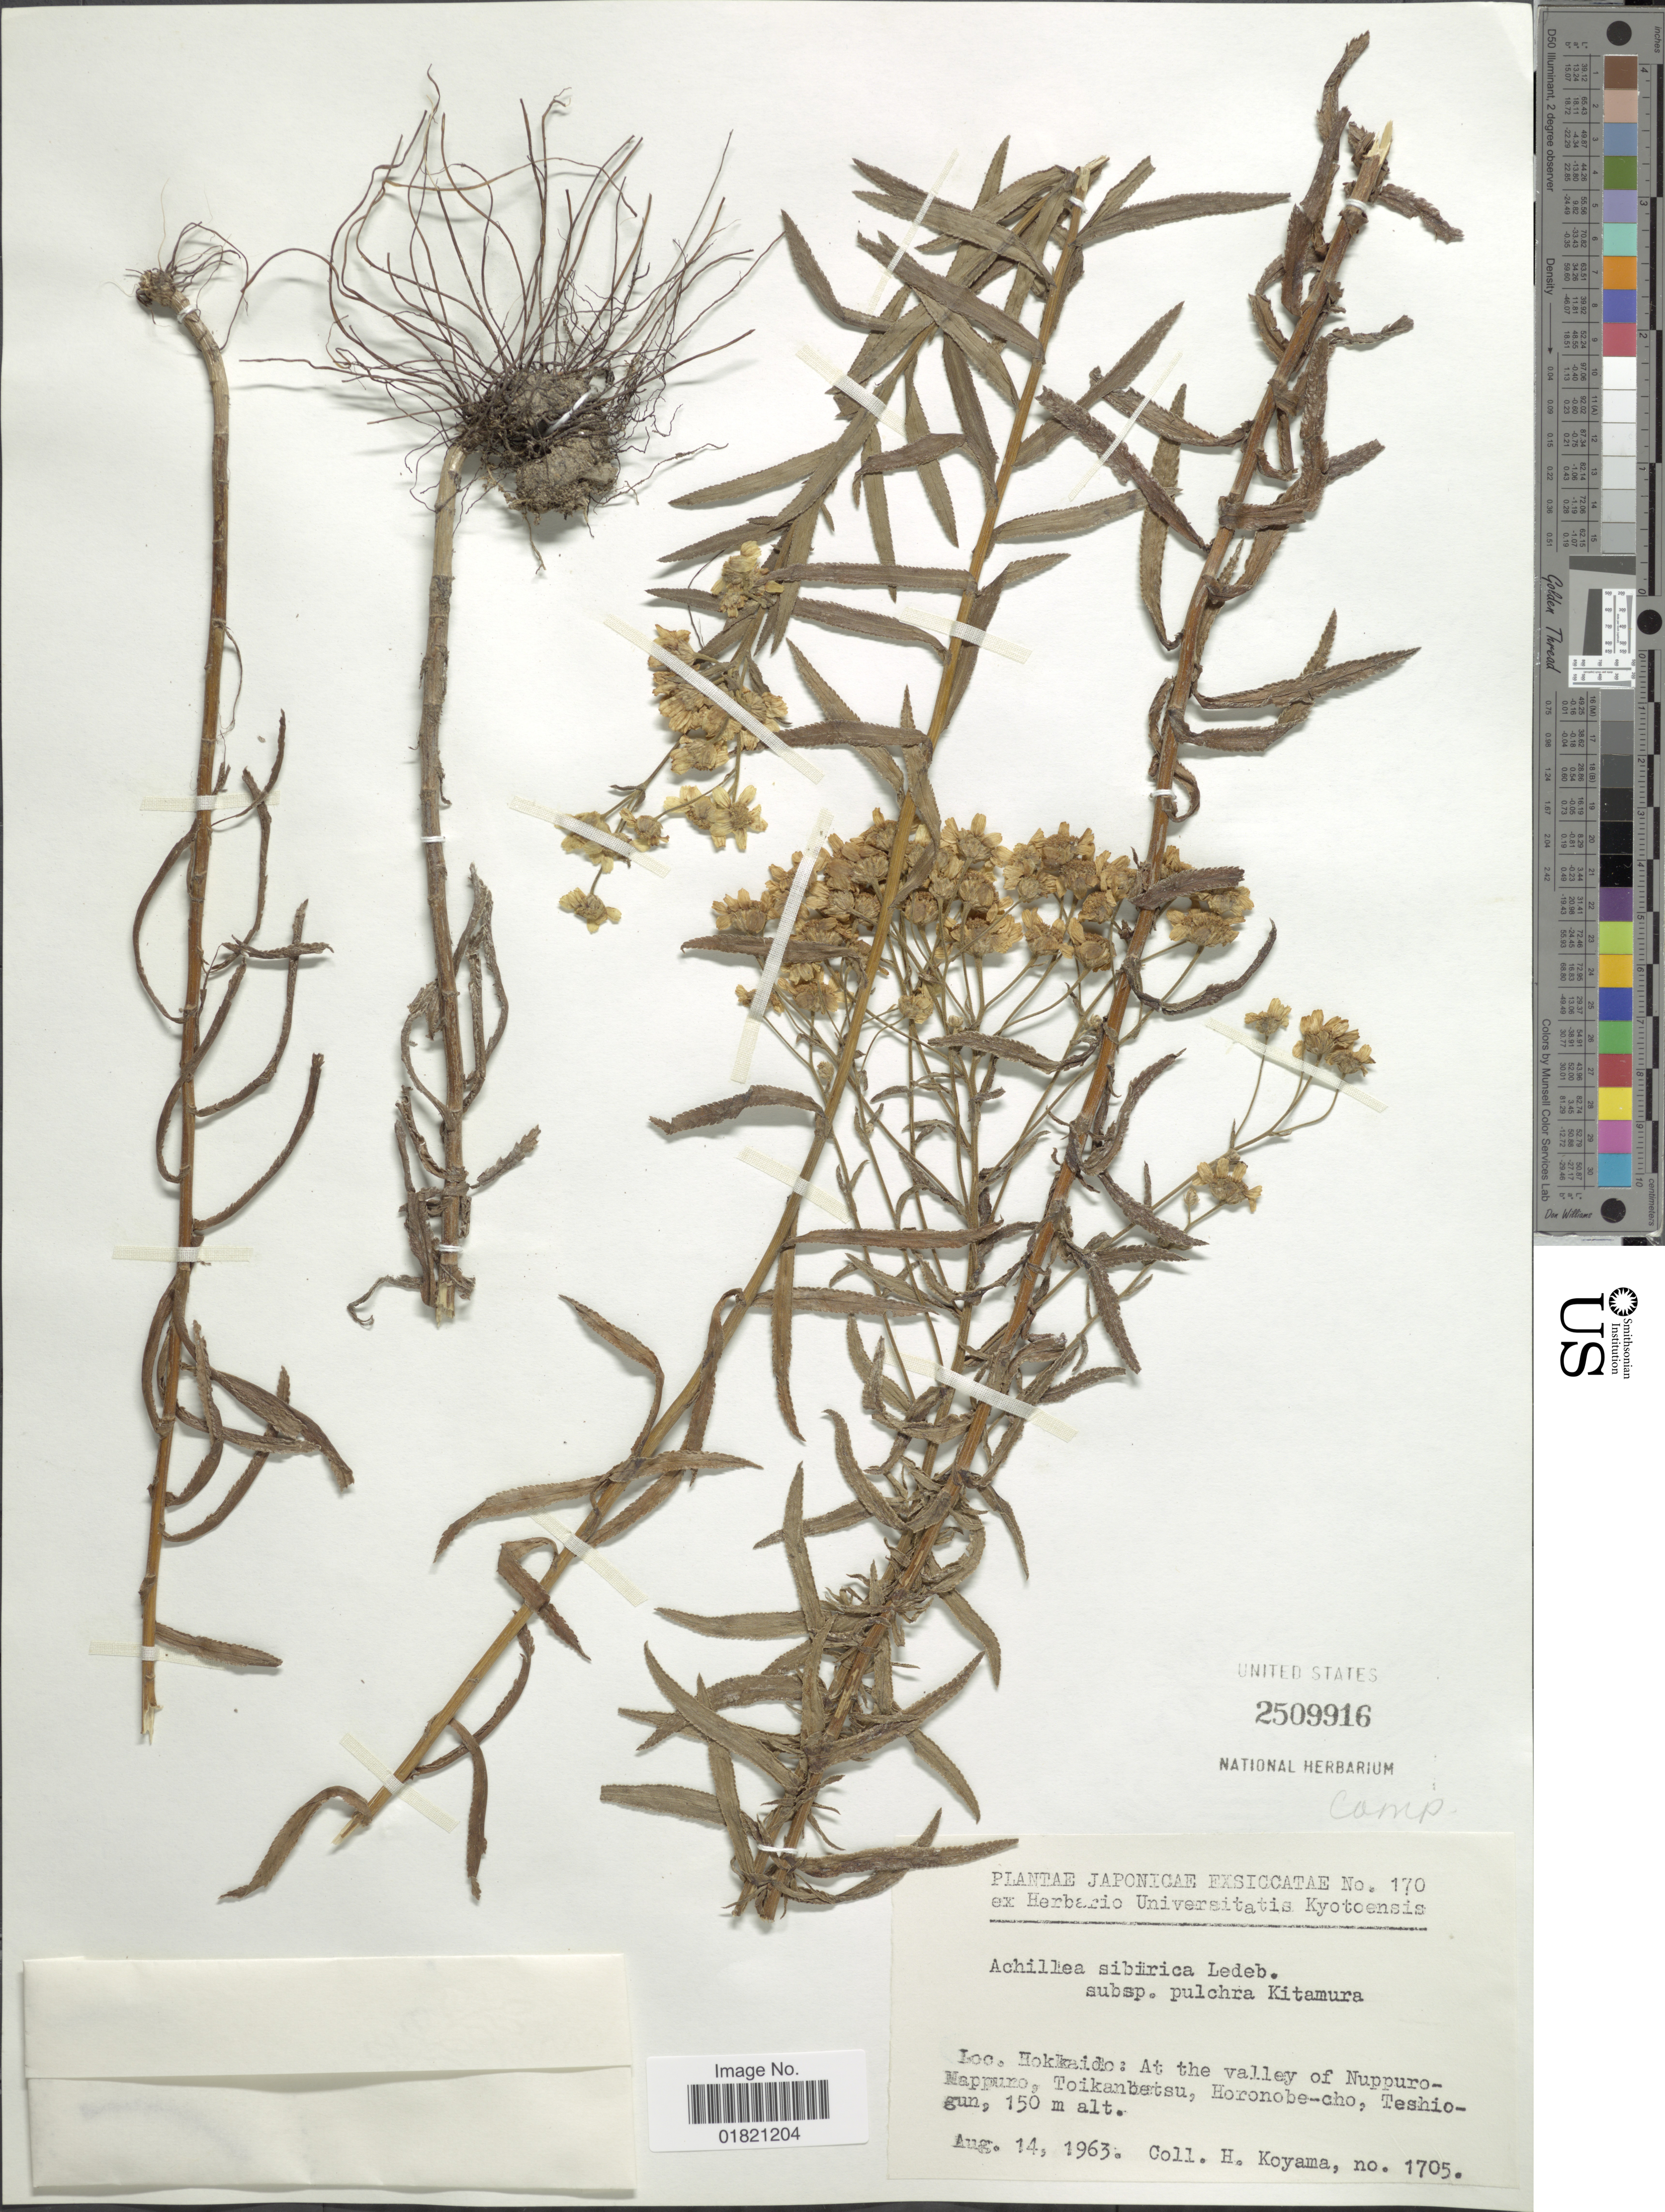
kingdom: Plantae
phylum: Tracheophyta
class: Magnoliopsida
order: Asterales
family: Asteraceae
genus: Achillea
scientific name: Achillea sibirica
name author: Ledeb.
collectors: H. Koyama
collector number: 1705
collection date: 1963-08-14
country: Japan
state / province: Hokkaidō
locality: At the valley of Nuppuro-Mappuro, Toikanbetsu, Horonobe-cho, Teshiogun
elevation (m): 150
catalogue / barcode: US 2509916